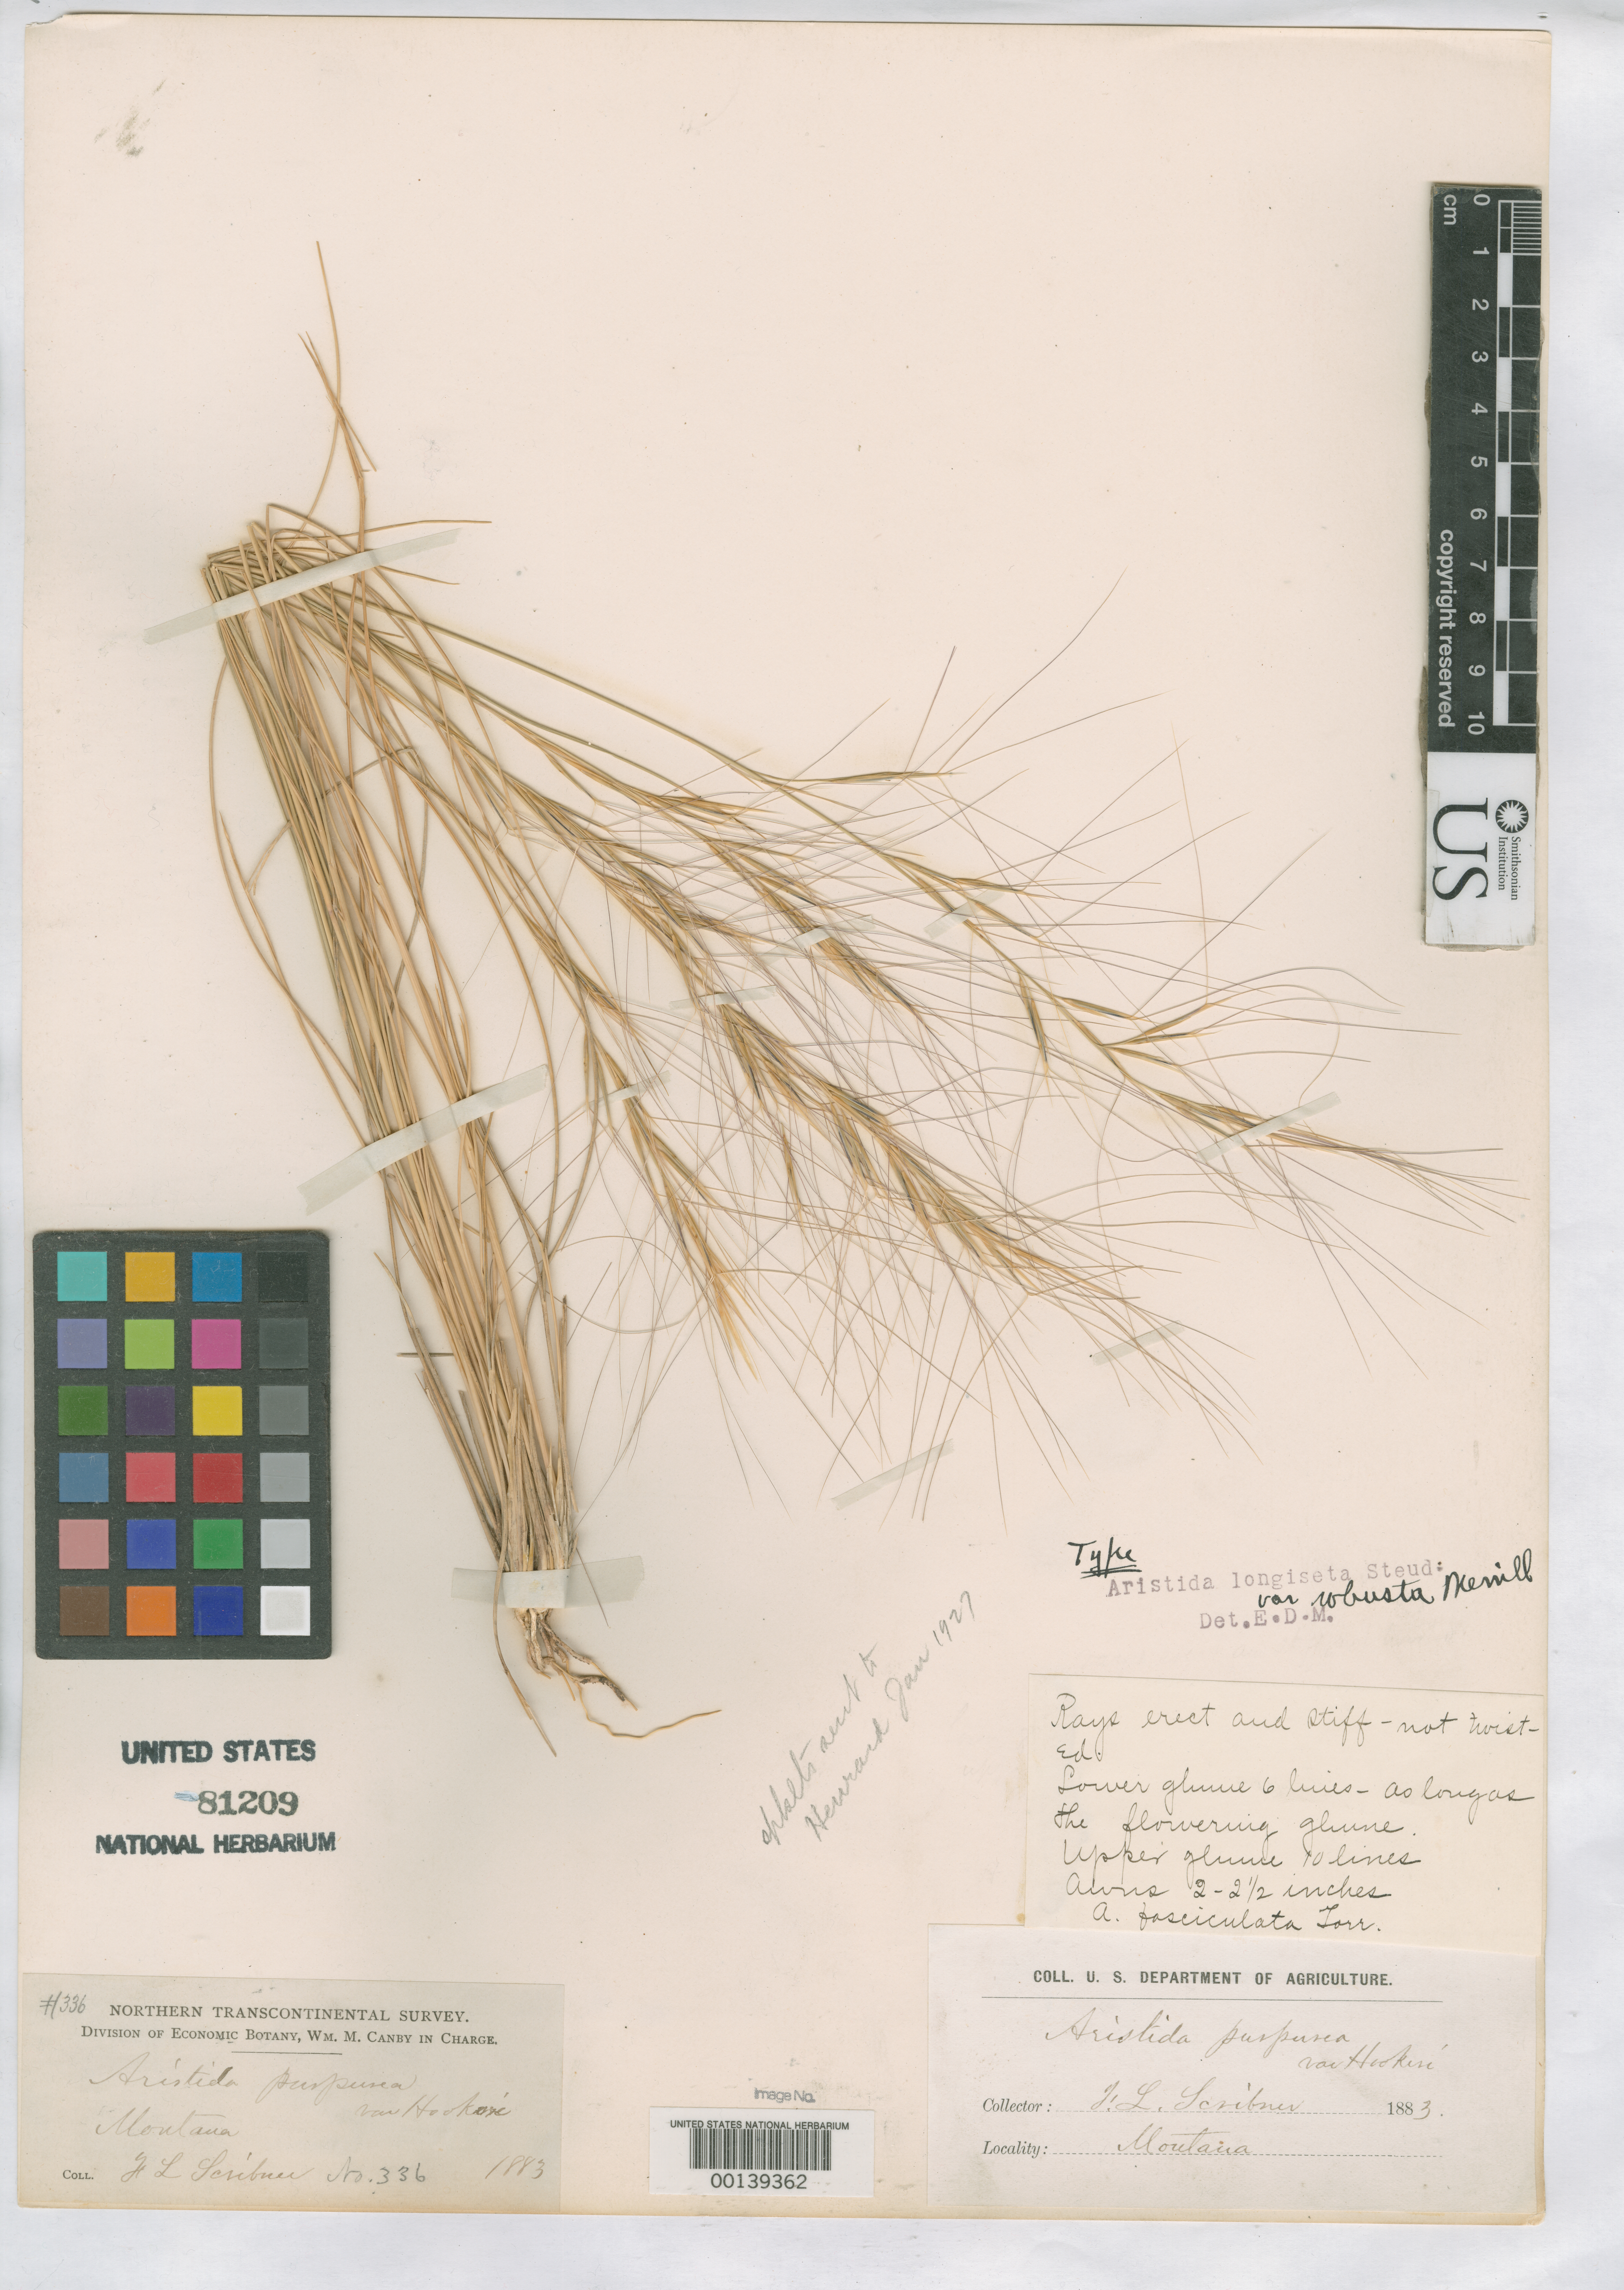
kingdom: Plantae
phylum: Tracheophyta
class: Liliopsida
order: Poales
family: Poaceae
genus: Aristida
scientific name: Aristida longiseta var. robusta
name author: Merr.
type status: Holotype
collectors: F. L. Scribner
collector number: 336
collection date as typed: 05 Jul 1883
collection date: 1883-07-05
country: United States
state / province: Montana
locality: Indian Creek.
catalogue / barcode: US 81209